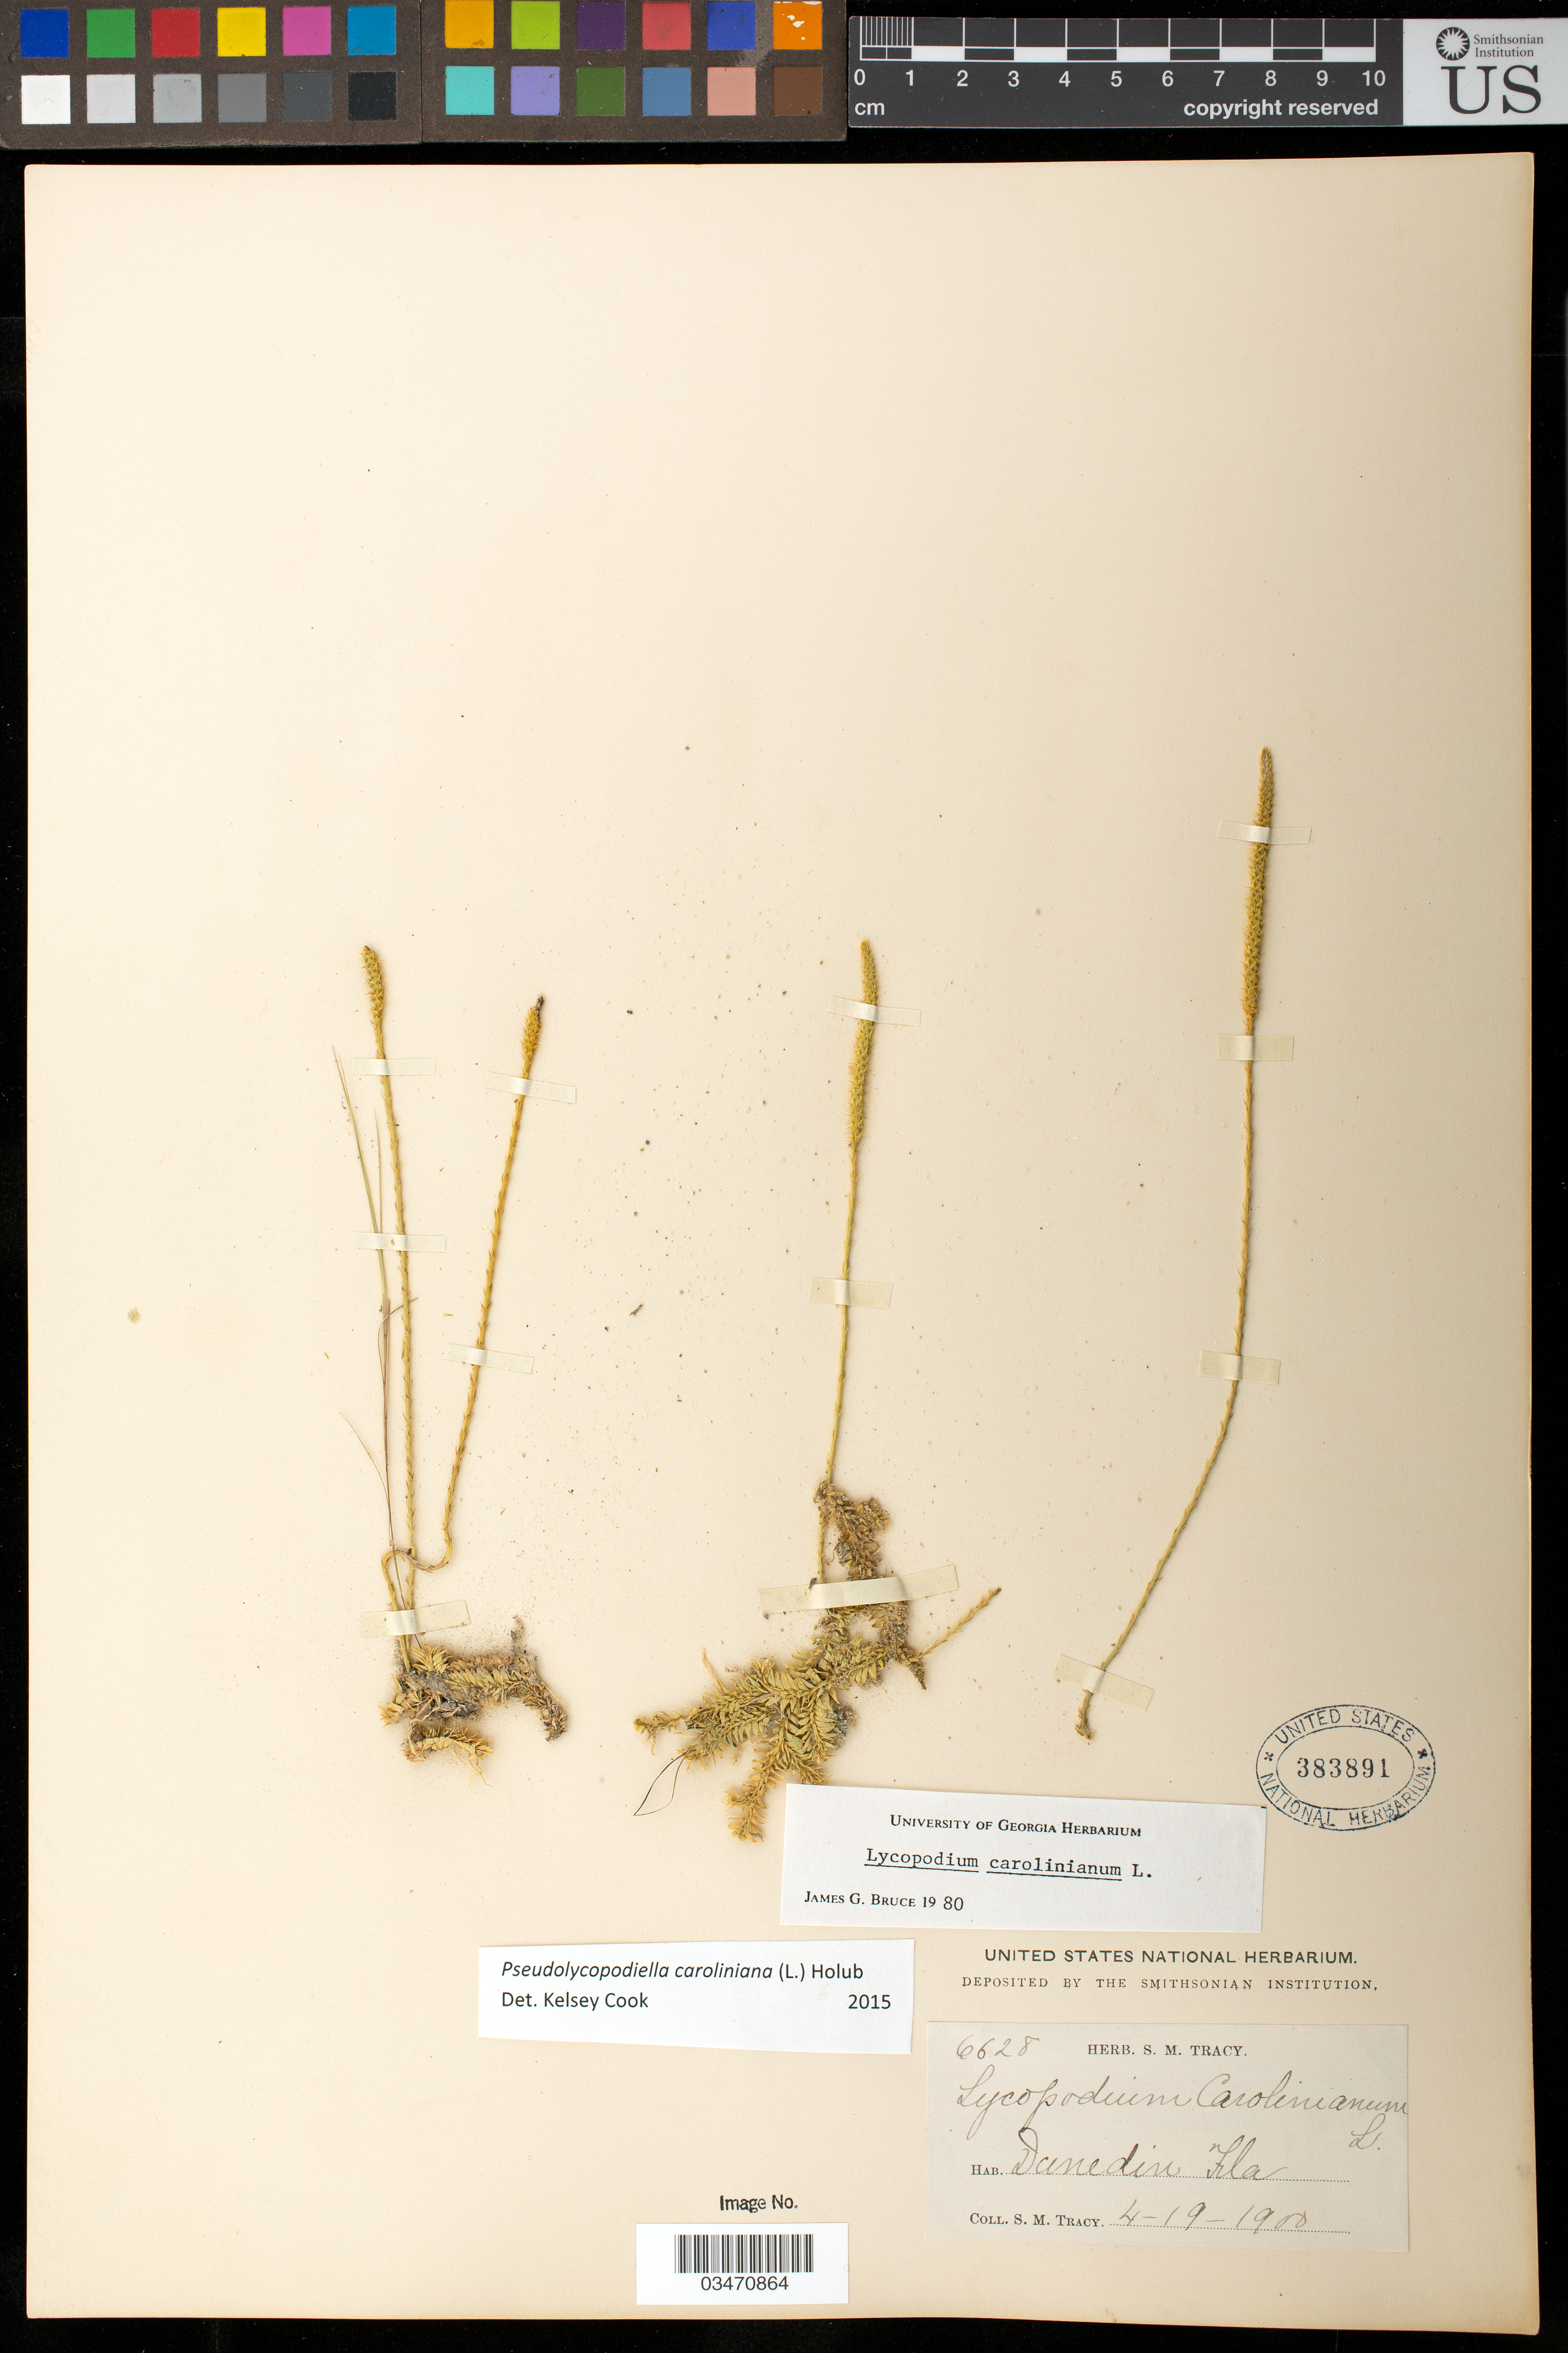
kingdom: Plantae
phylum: Tracheophyta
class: Lycopodiopsida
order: Lycopodiales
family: Lycopodiaceae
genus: Pseudolycopodiella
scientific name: Pseudolycopodiella caroliniana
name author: (L.) Holub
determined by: Cook, K.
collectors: S. M. Tracy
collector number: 6628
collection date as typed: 19 Apr 1900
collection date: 1900-04-19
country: United States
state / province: Florida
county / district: Pinellas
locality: Dunedin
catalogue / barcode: US 383891